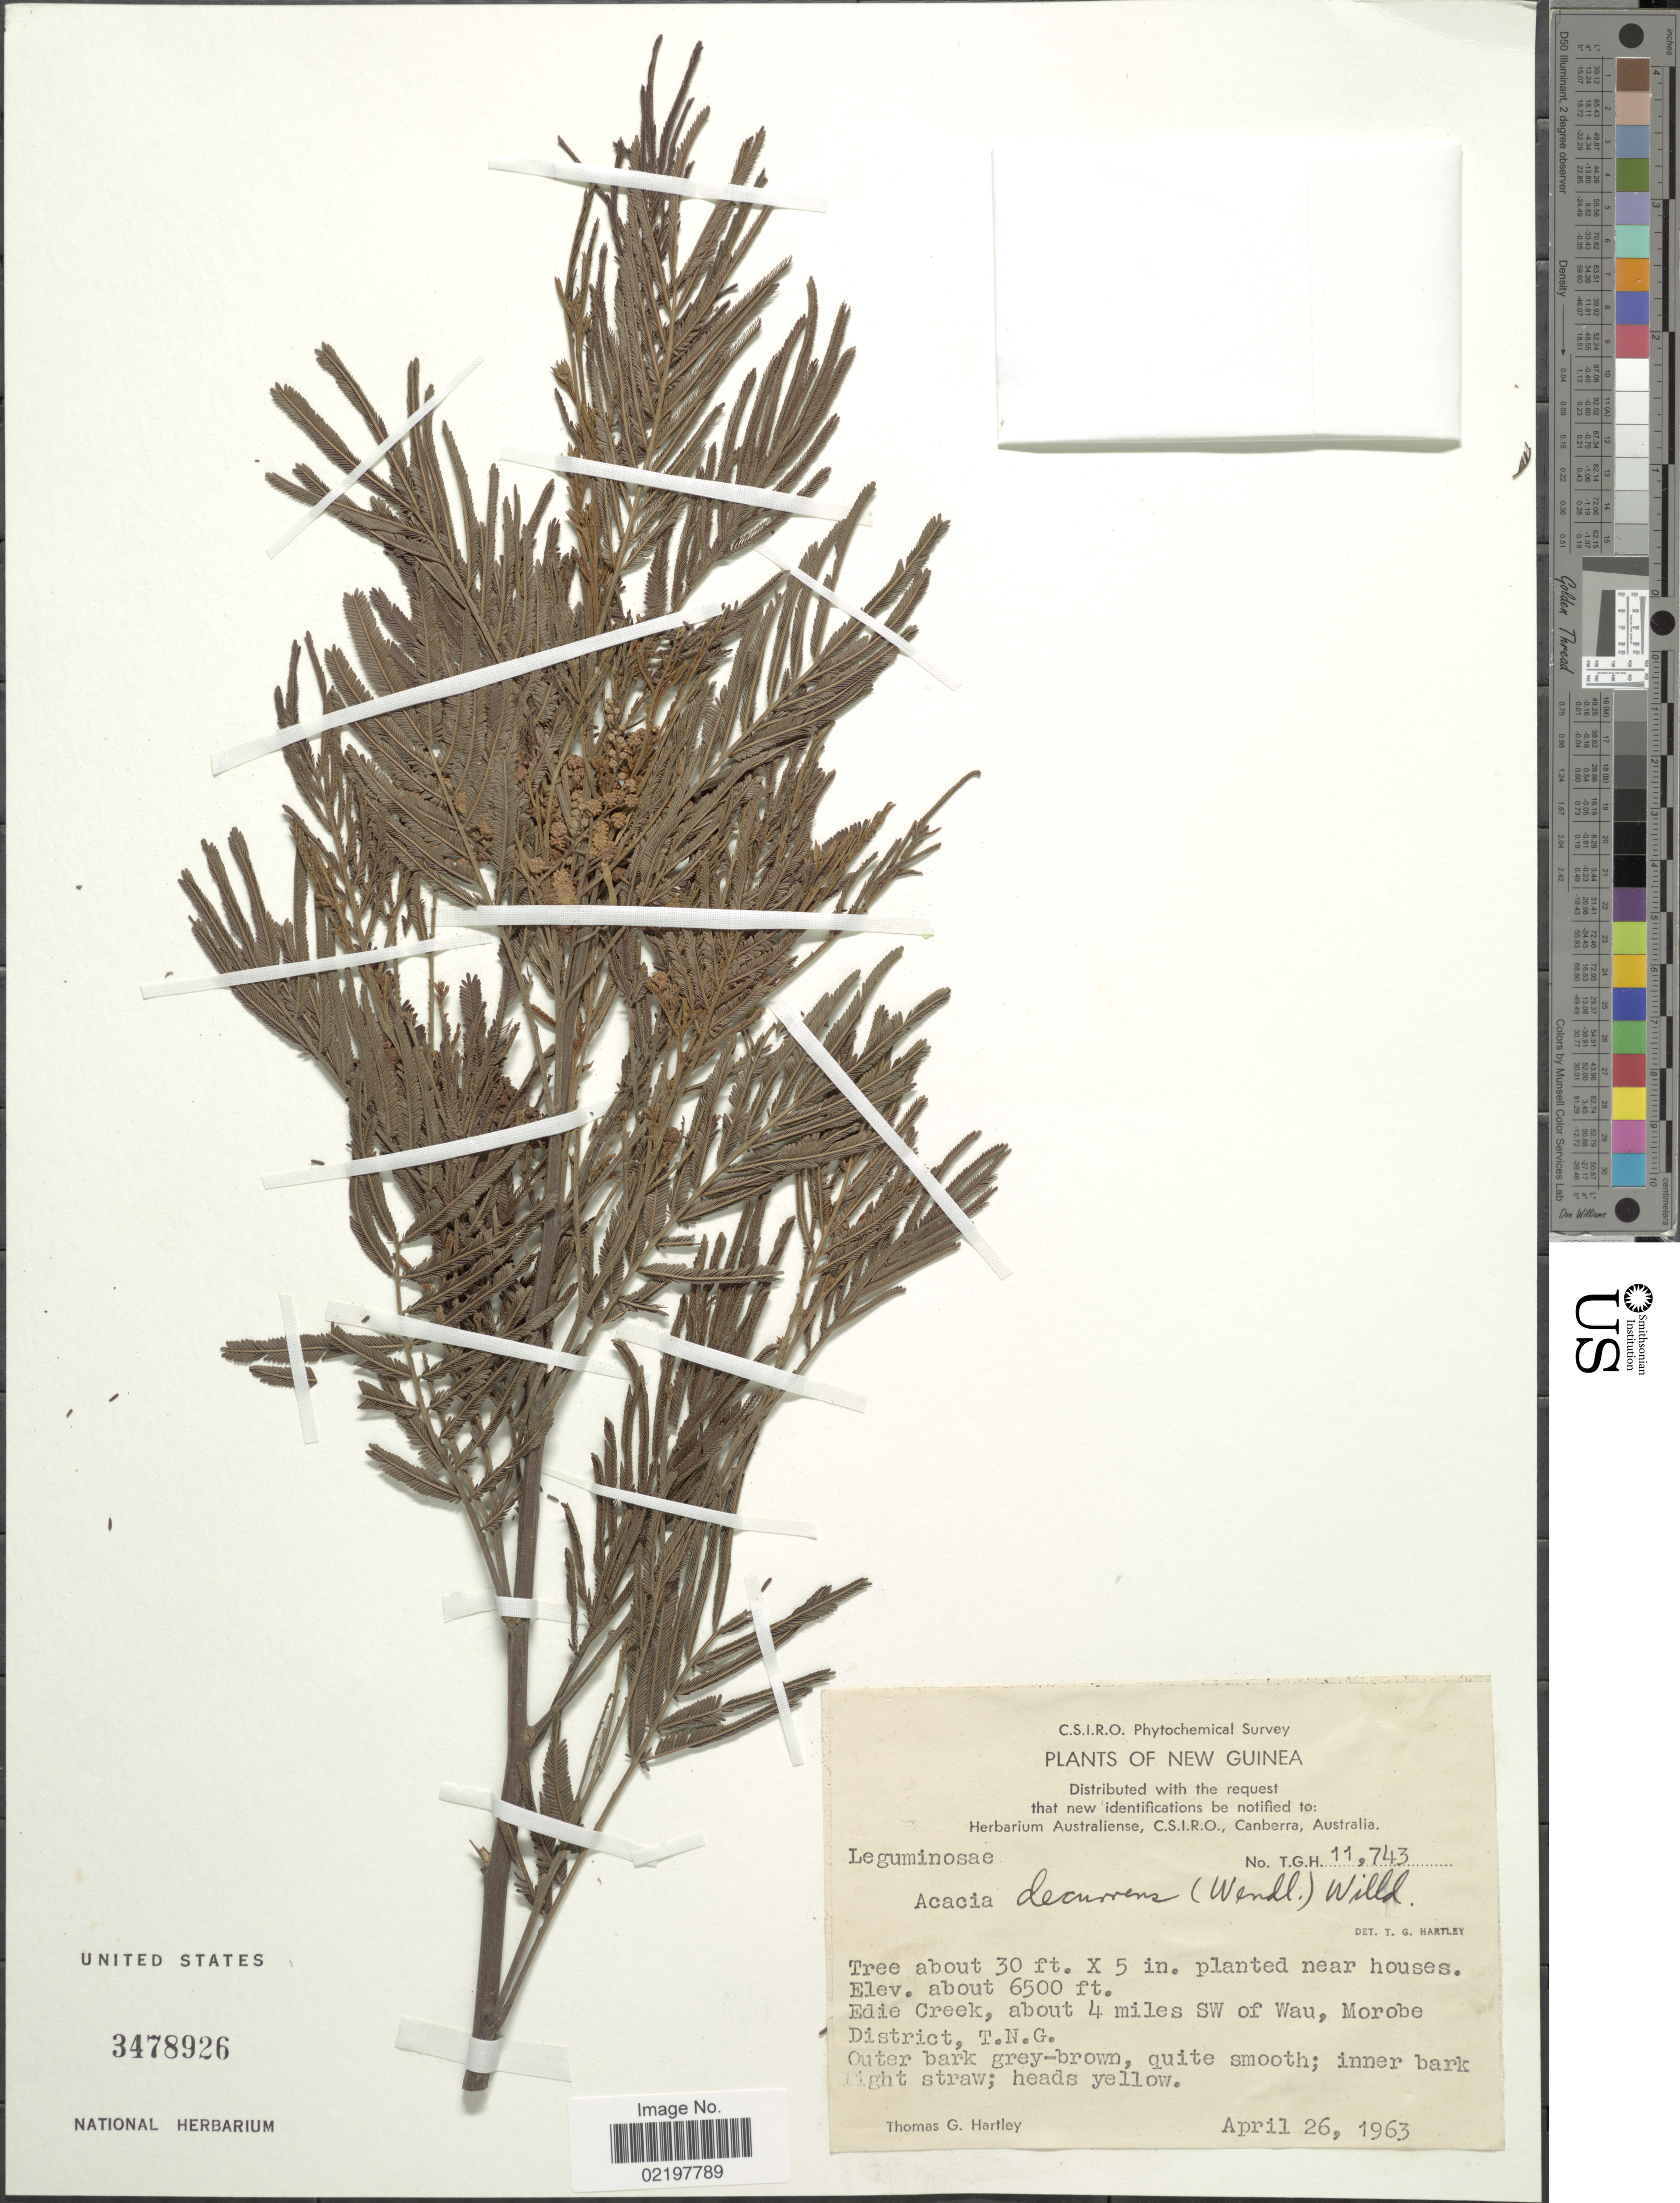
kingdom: Plantae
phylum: Tracheophyta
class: Magnoliopsida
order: Fabales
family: Fabaceae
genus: Acacia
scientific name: Acacia decurrens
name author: (J.C. Wendl.) Willd.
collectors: T. G. Hartley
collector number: T.G.H. 11743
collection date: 1963-04-26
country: Papua New Guinea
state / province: Morobe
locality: New Guinea, Edie Creek, about 4 miles SW of Wau, Morobe District, T.N.G.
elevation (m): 1981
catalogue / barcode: US 3478926